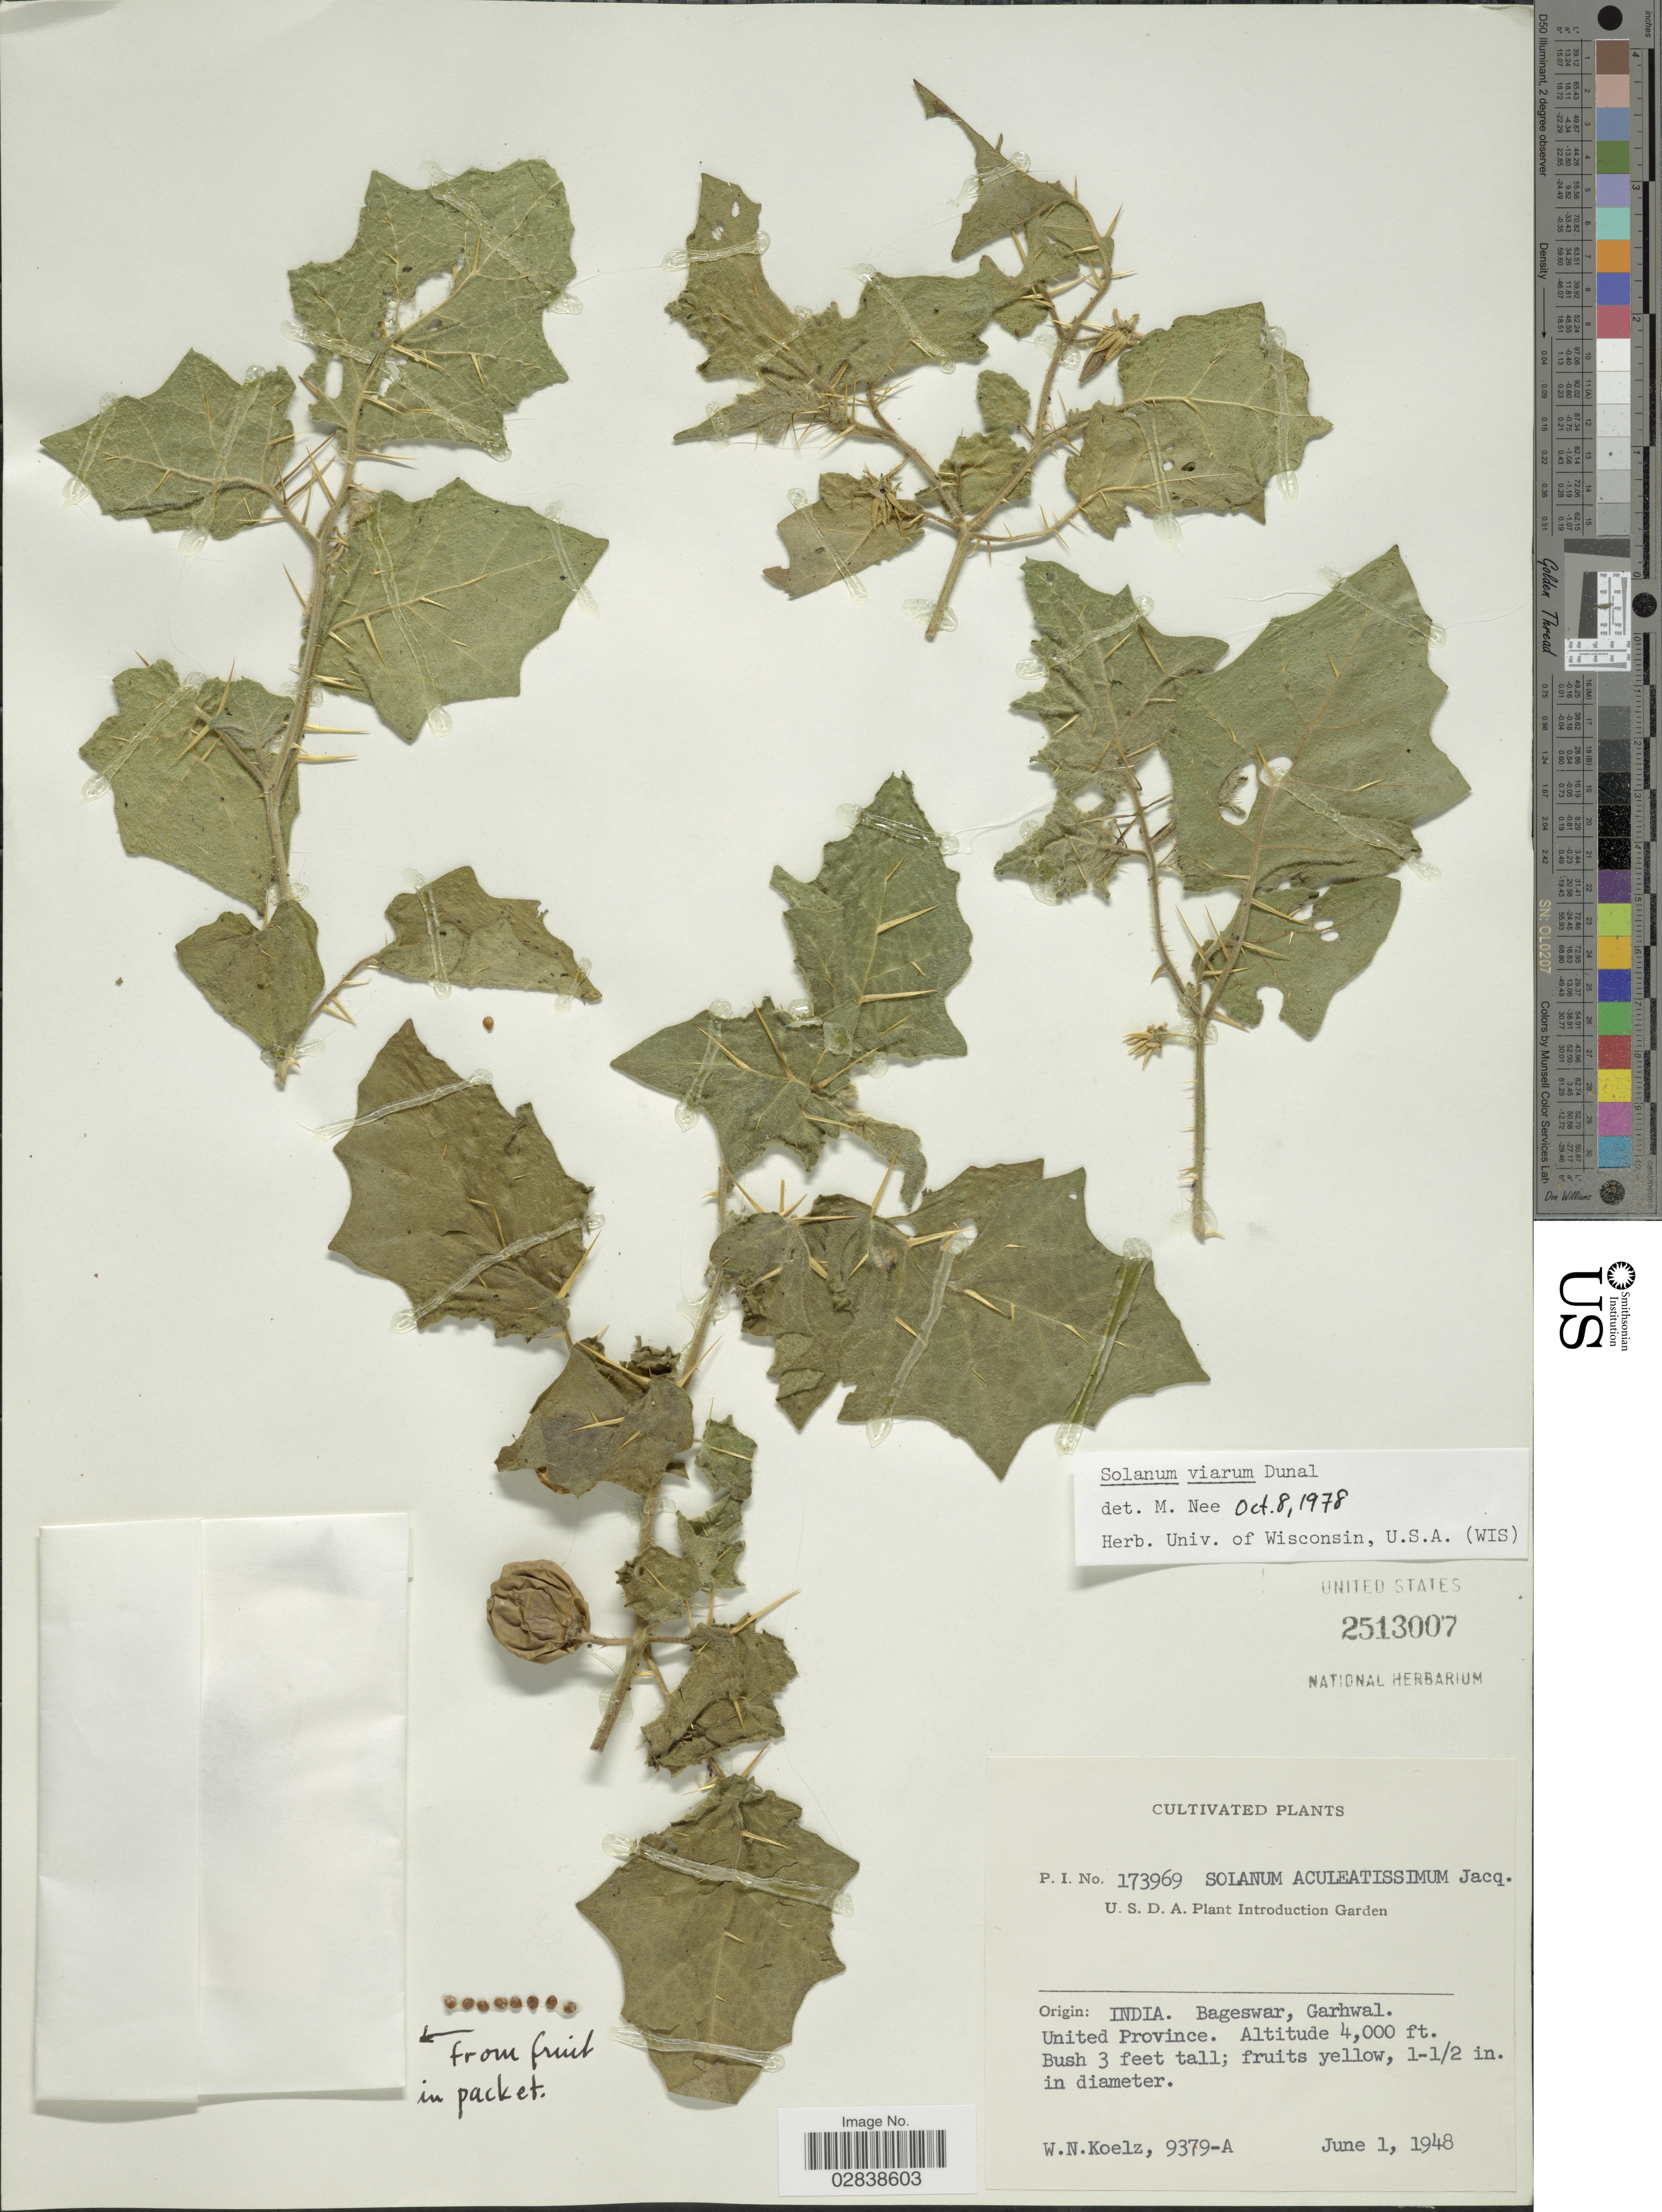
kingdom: Plantae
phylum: Tracheophyta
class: Magnoliopsida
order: Solanales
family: Solanaceae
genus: Solanum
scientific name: Solanum viarum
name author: Dunal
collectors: W. N. Koelz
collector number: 9379-A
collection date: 1949-01-01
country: United States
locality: U.S.D.A. Plant introduction Garden. Origin: India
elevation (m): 1219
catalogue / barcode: US 2513007